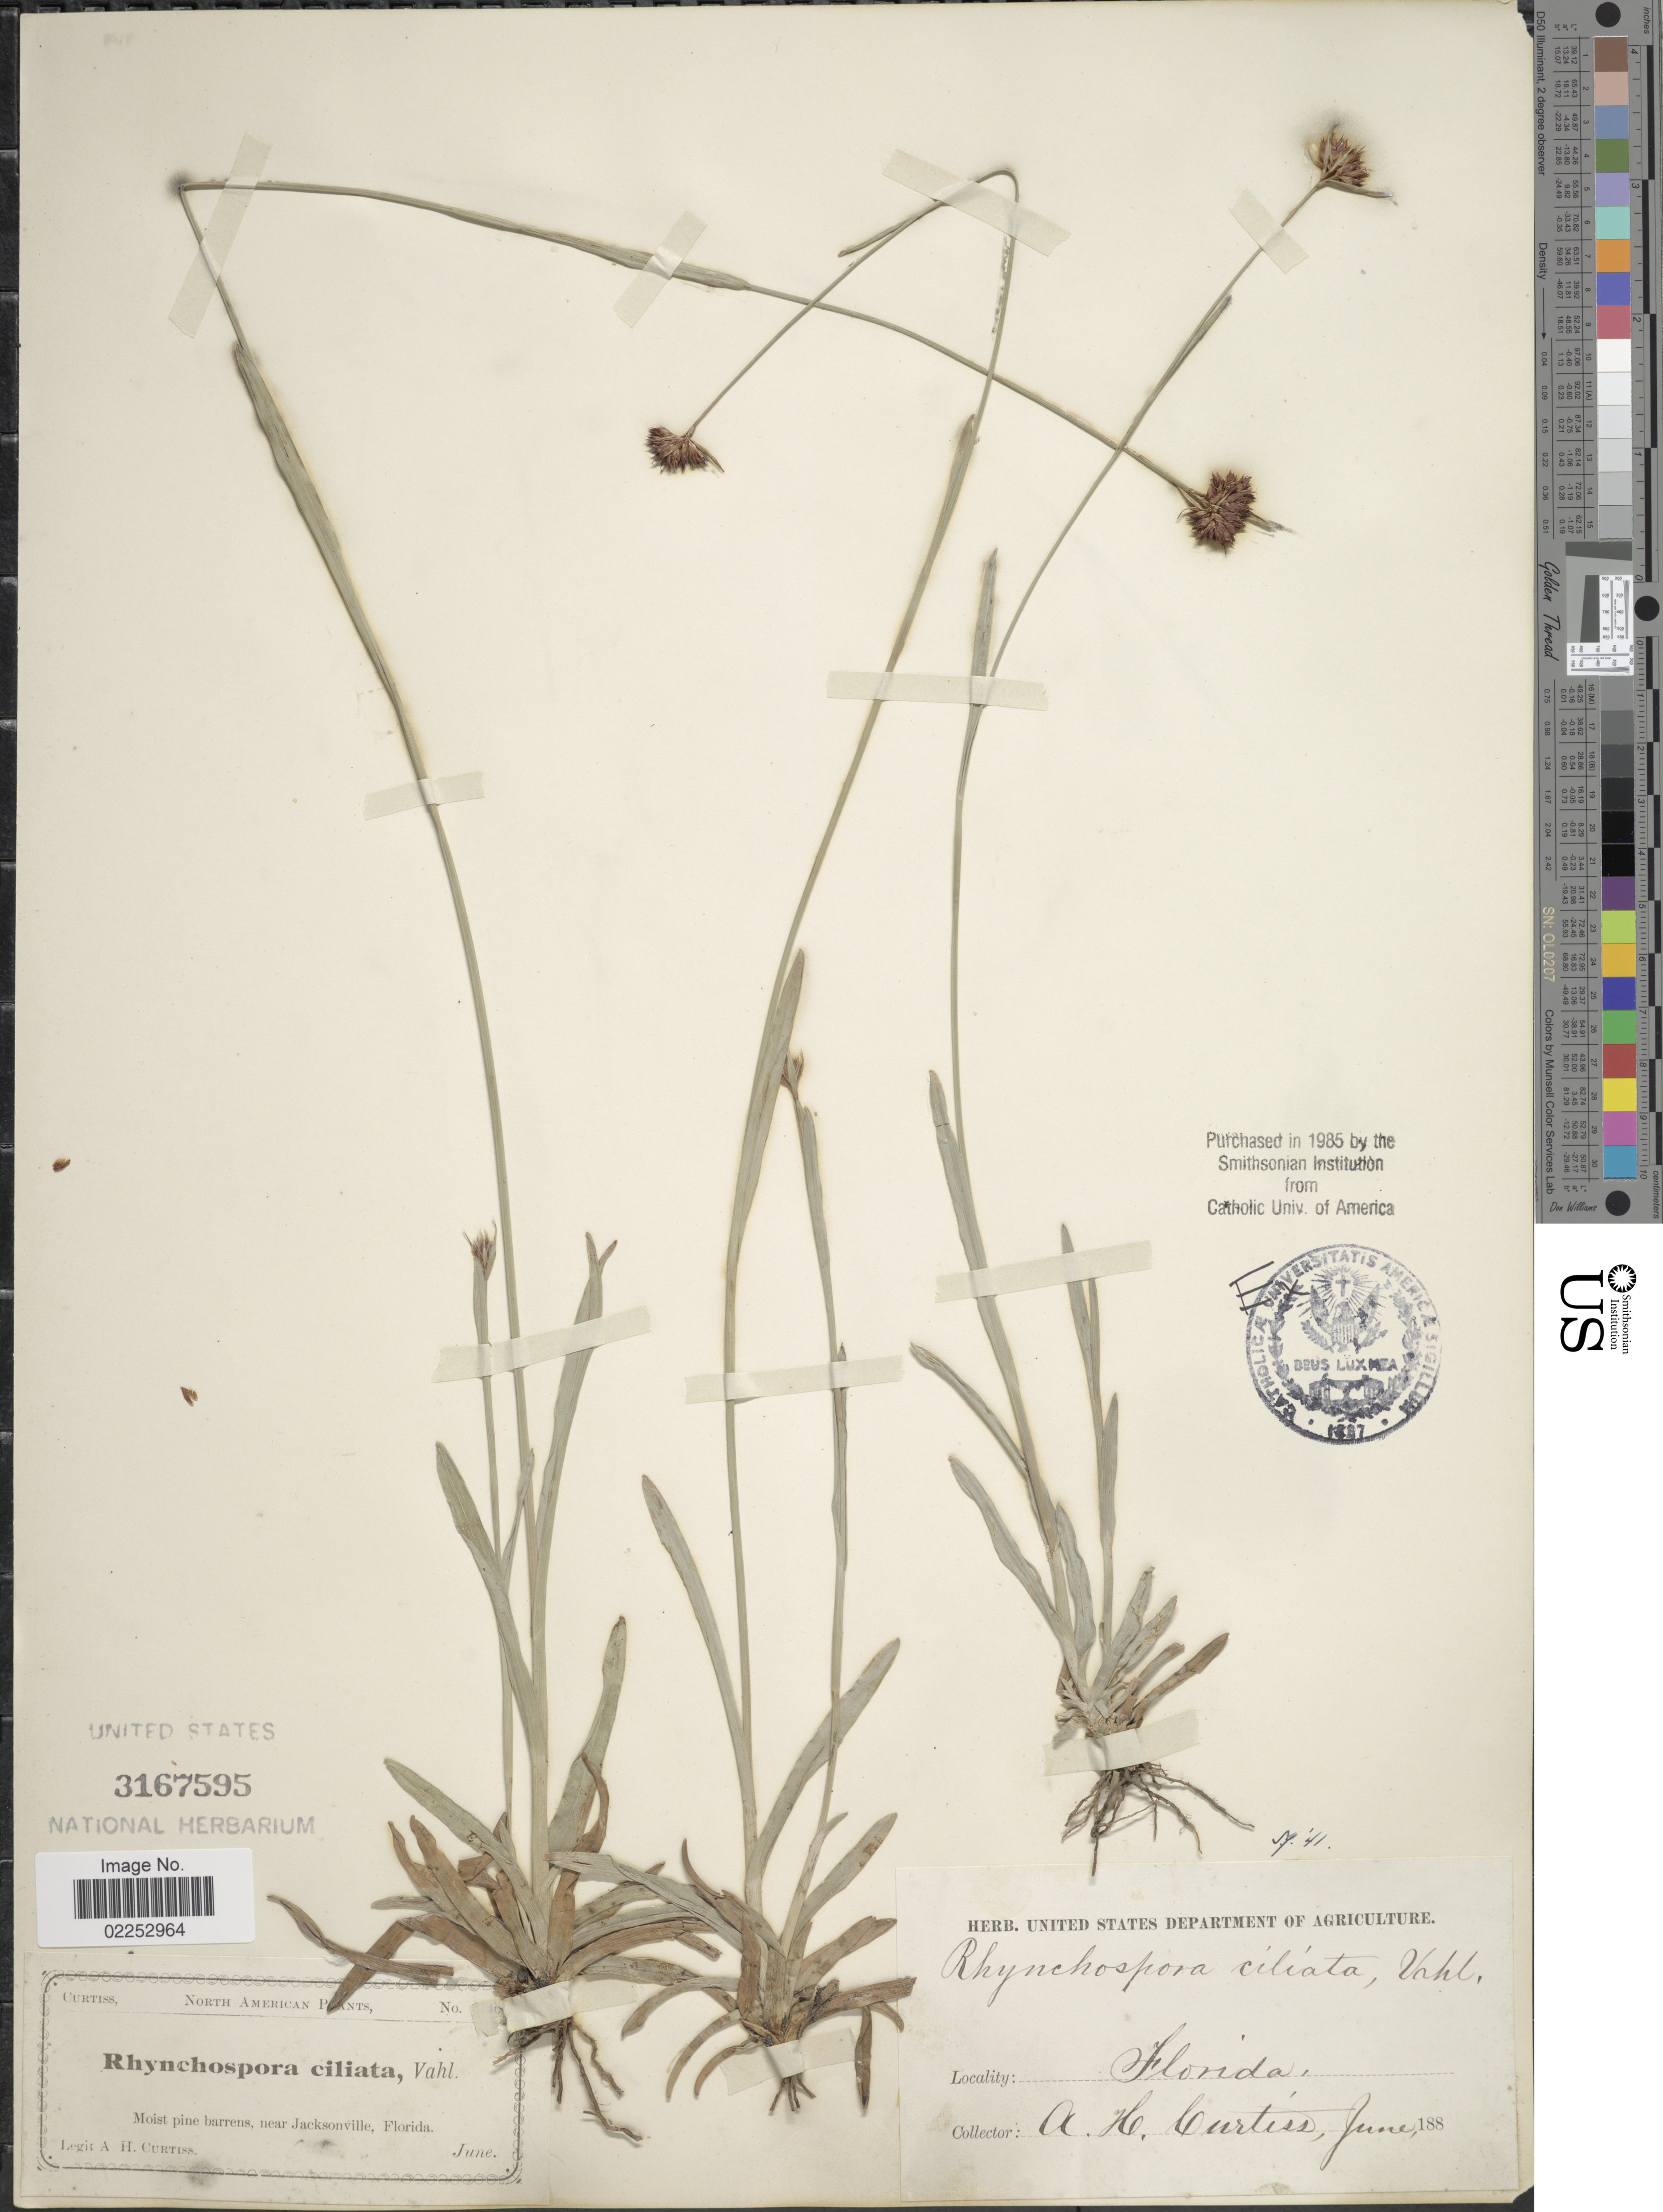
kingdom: Plantae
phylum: Tracheophyta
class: Liliopsida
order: Poales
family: Cyperaceae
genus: Rhynchospora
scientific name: Rhynchospora ciliaris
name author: (Michx.) C. Mohr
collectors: A. H. Curtiss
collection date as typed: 188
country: United States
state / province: Florida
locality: Near Jacksonville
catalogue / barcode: US 3167595